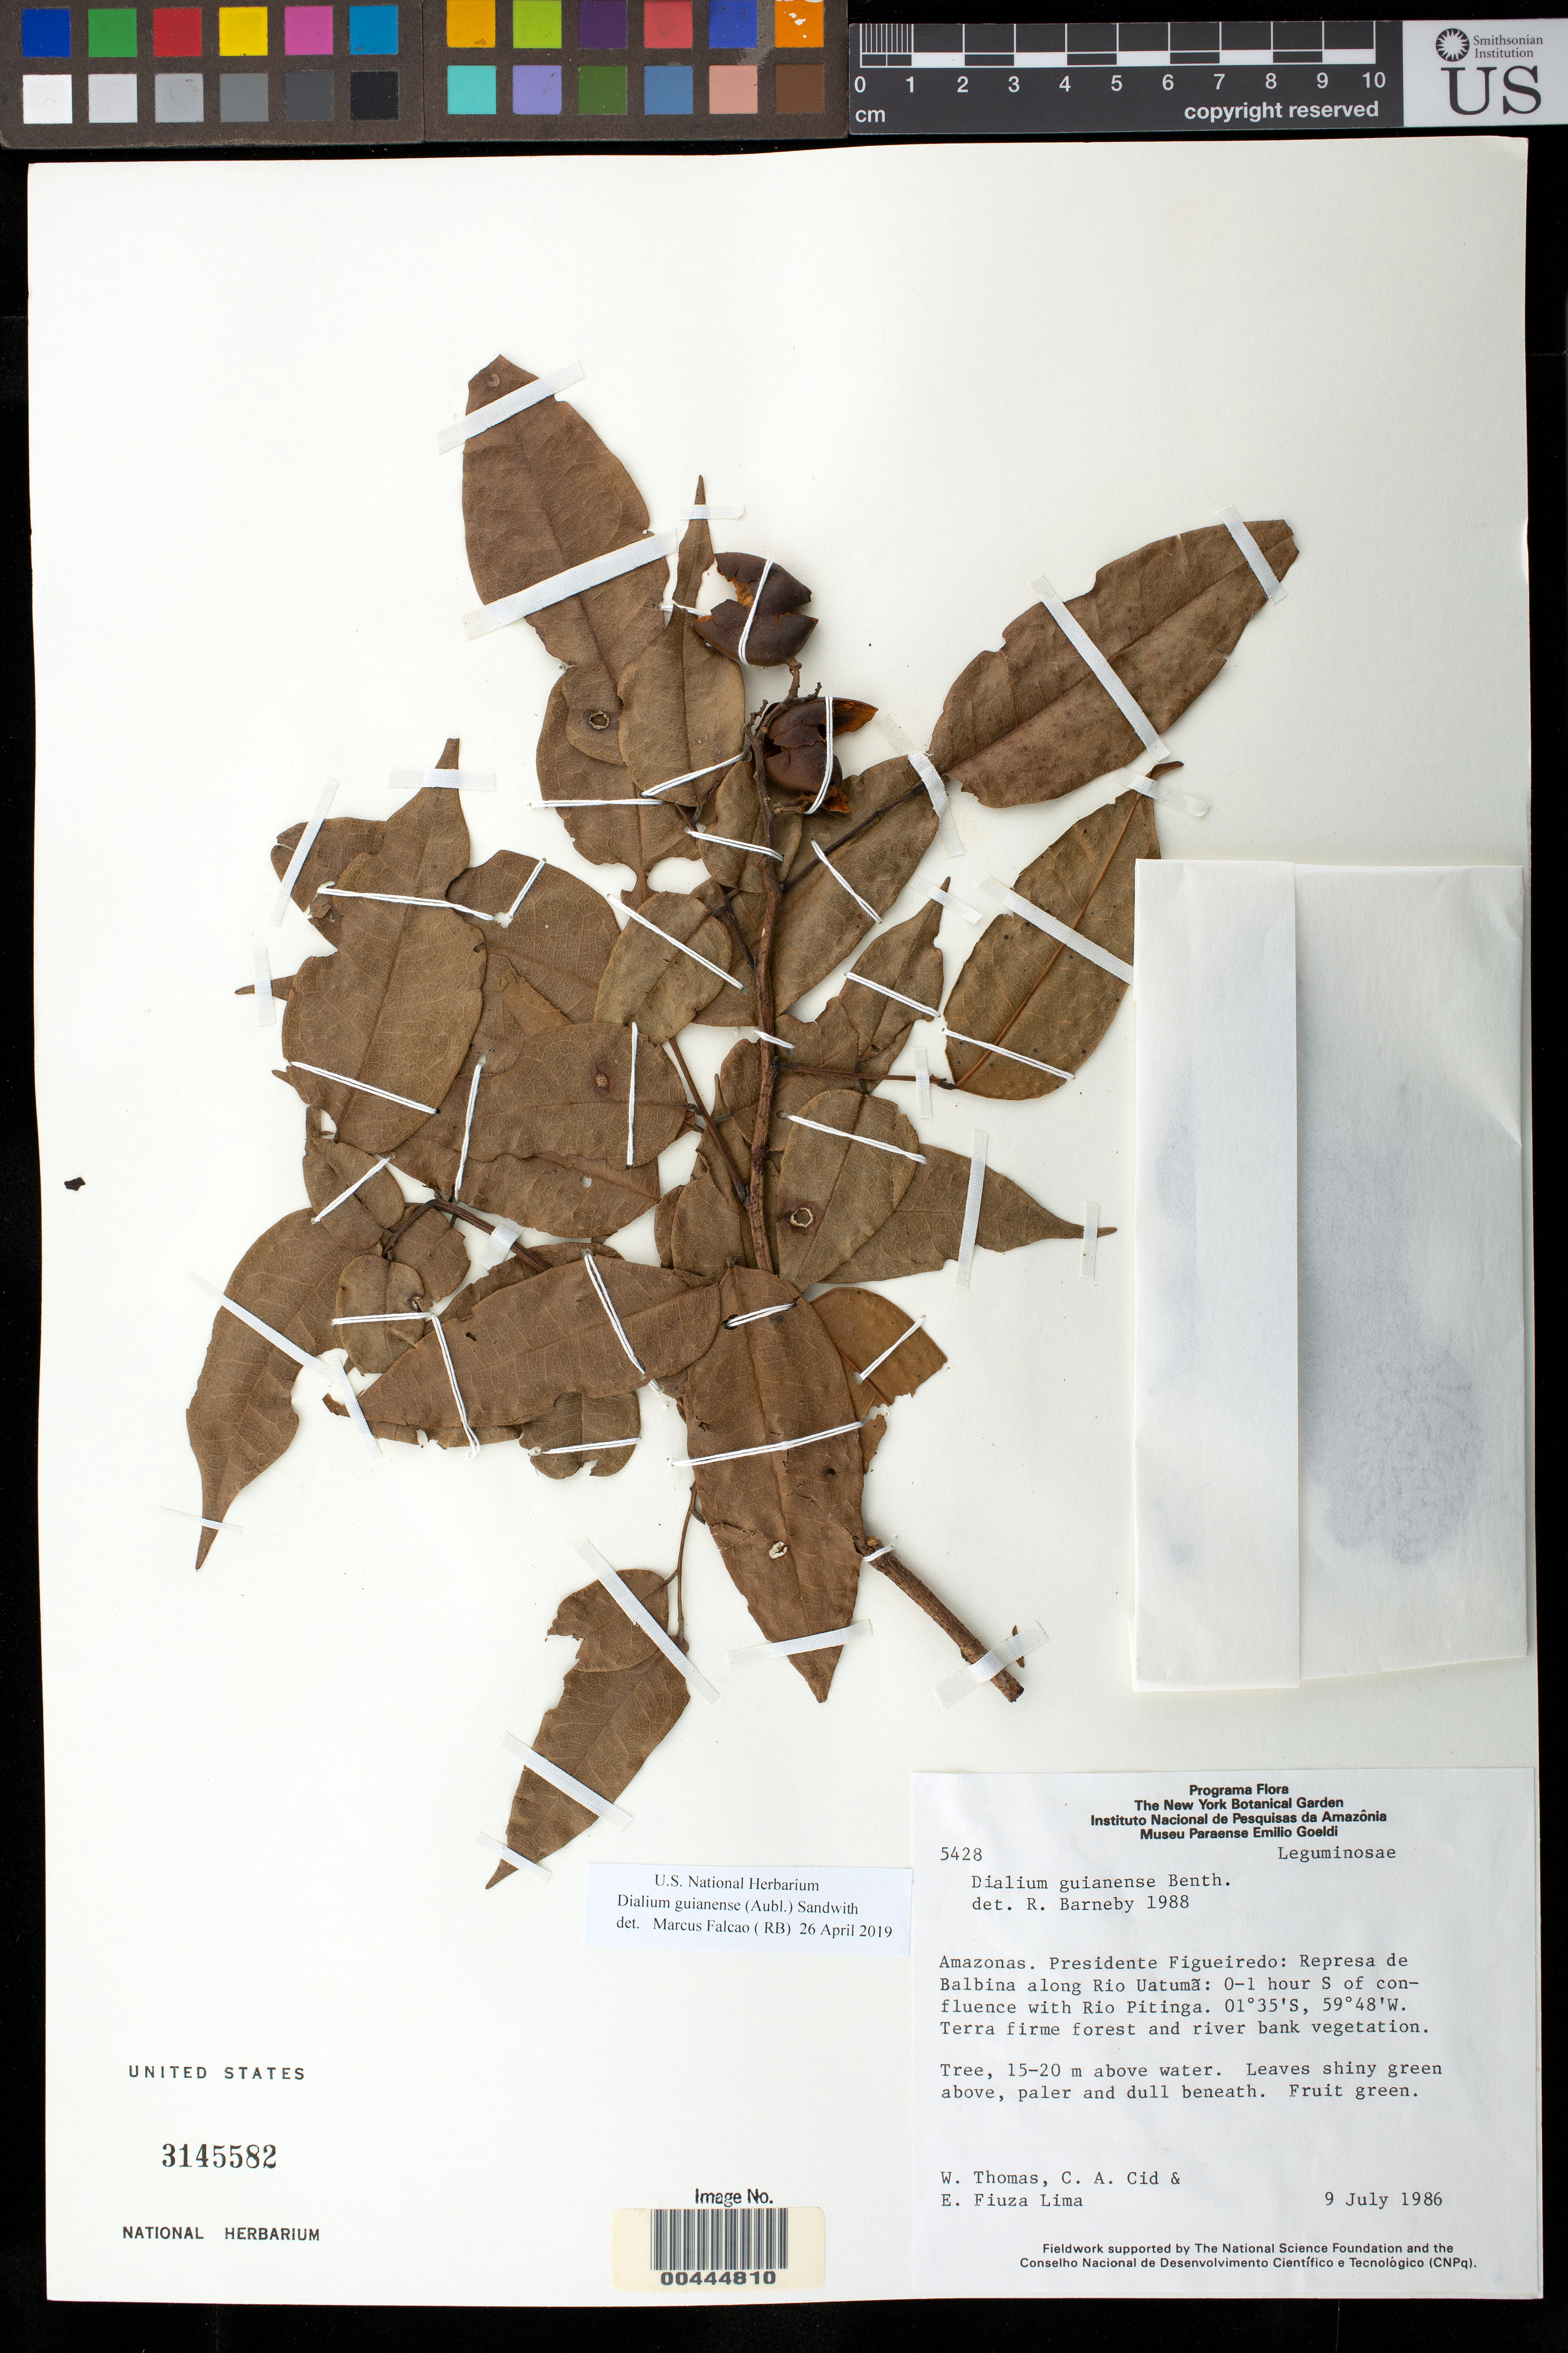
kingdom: Plantae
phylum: Tracheophyta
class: Magnoliopsida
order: Fabales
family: Fabaceae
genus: Dialium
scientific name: Dialium guianense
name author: (Aubl.) Sandwith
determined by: Falcão, Marcus J.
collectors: W. W. Thomas, C. A. Cid Ferreira & E. Fiuza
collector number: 5428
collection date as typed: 09 Jul 1986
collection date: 1986-07-09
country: Brazil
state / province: Amazonas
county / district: Presidente Figueiredo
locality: Represa de balbina along rio uatuma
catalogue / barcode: US 3145582